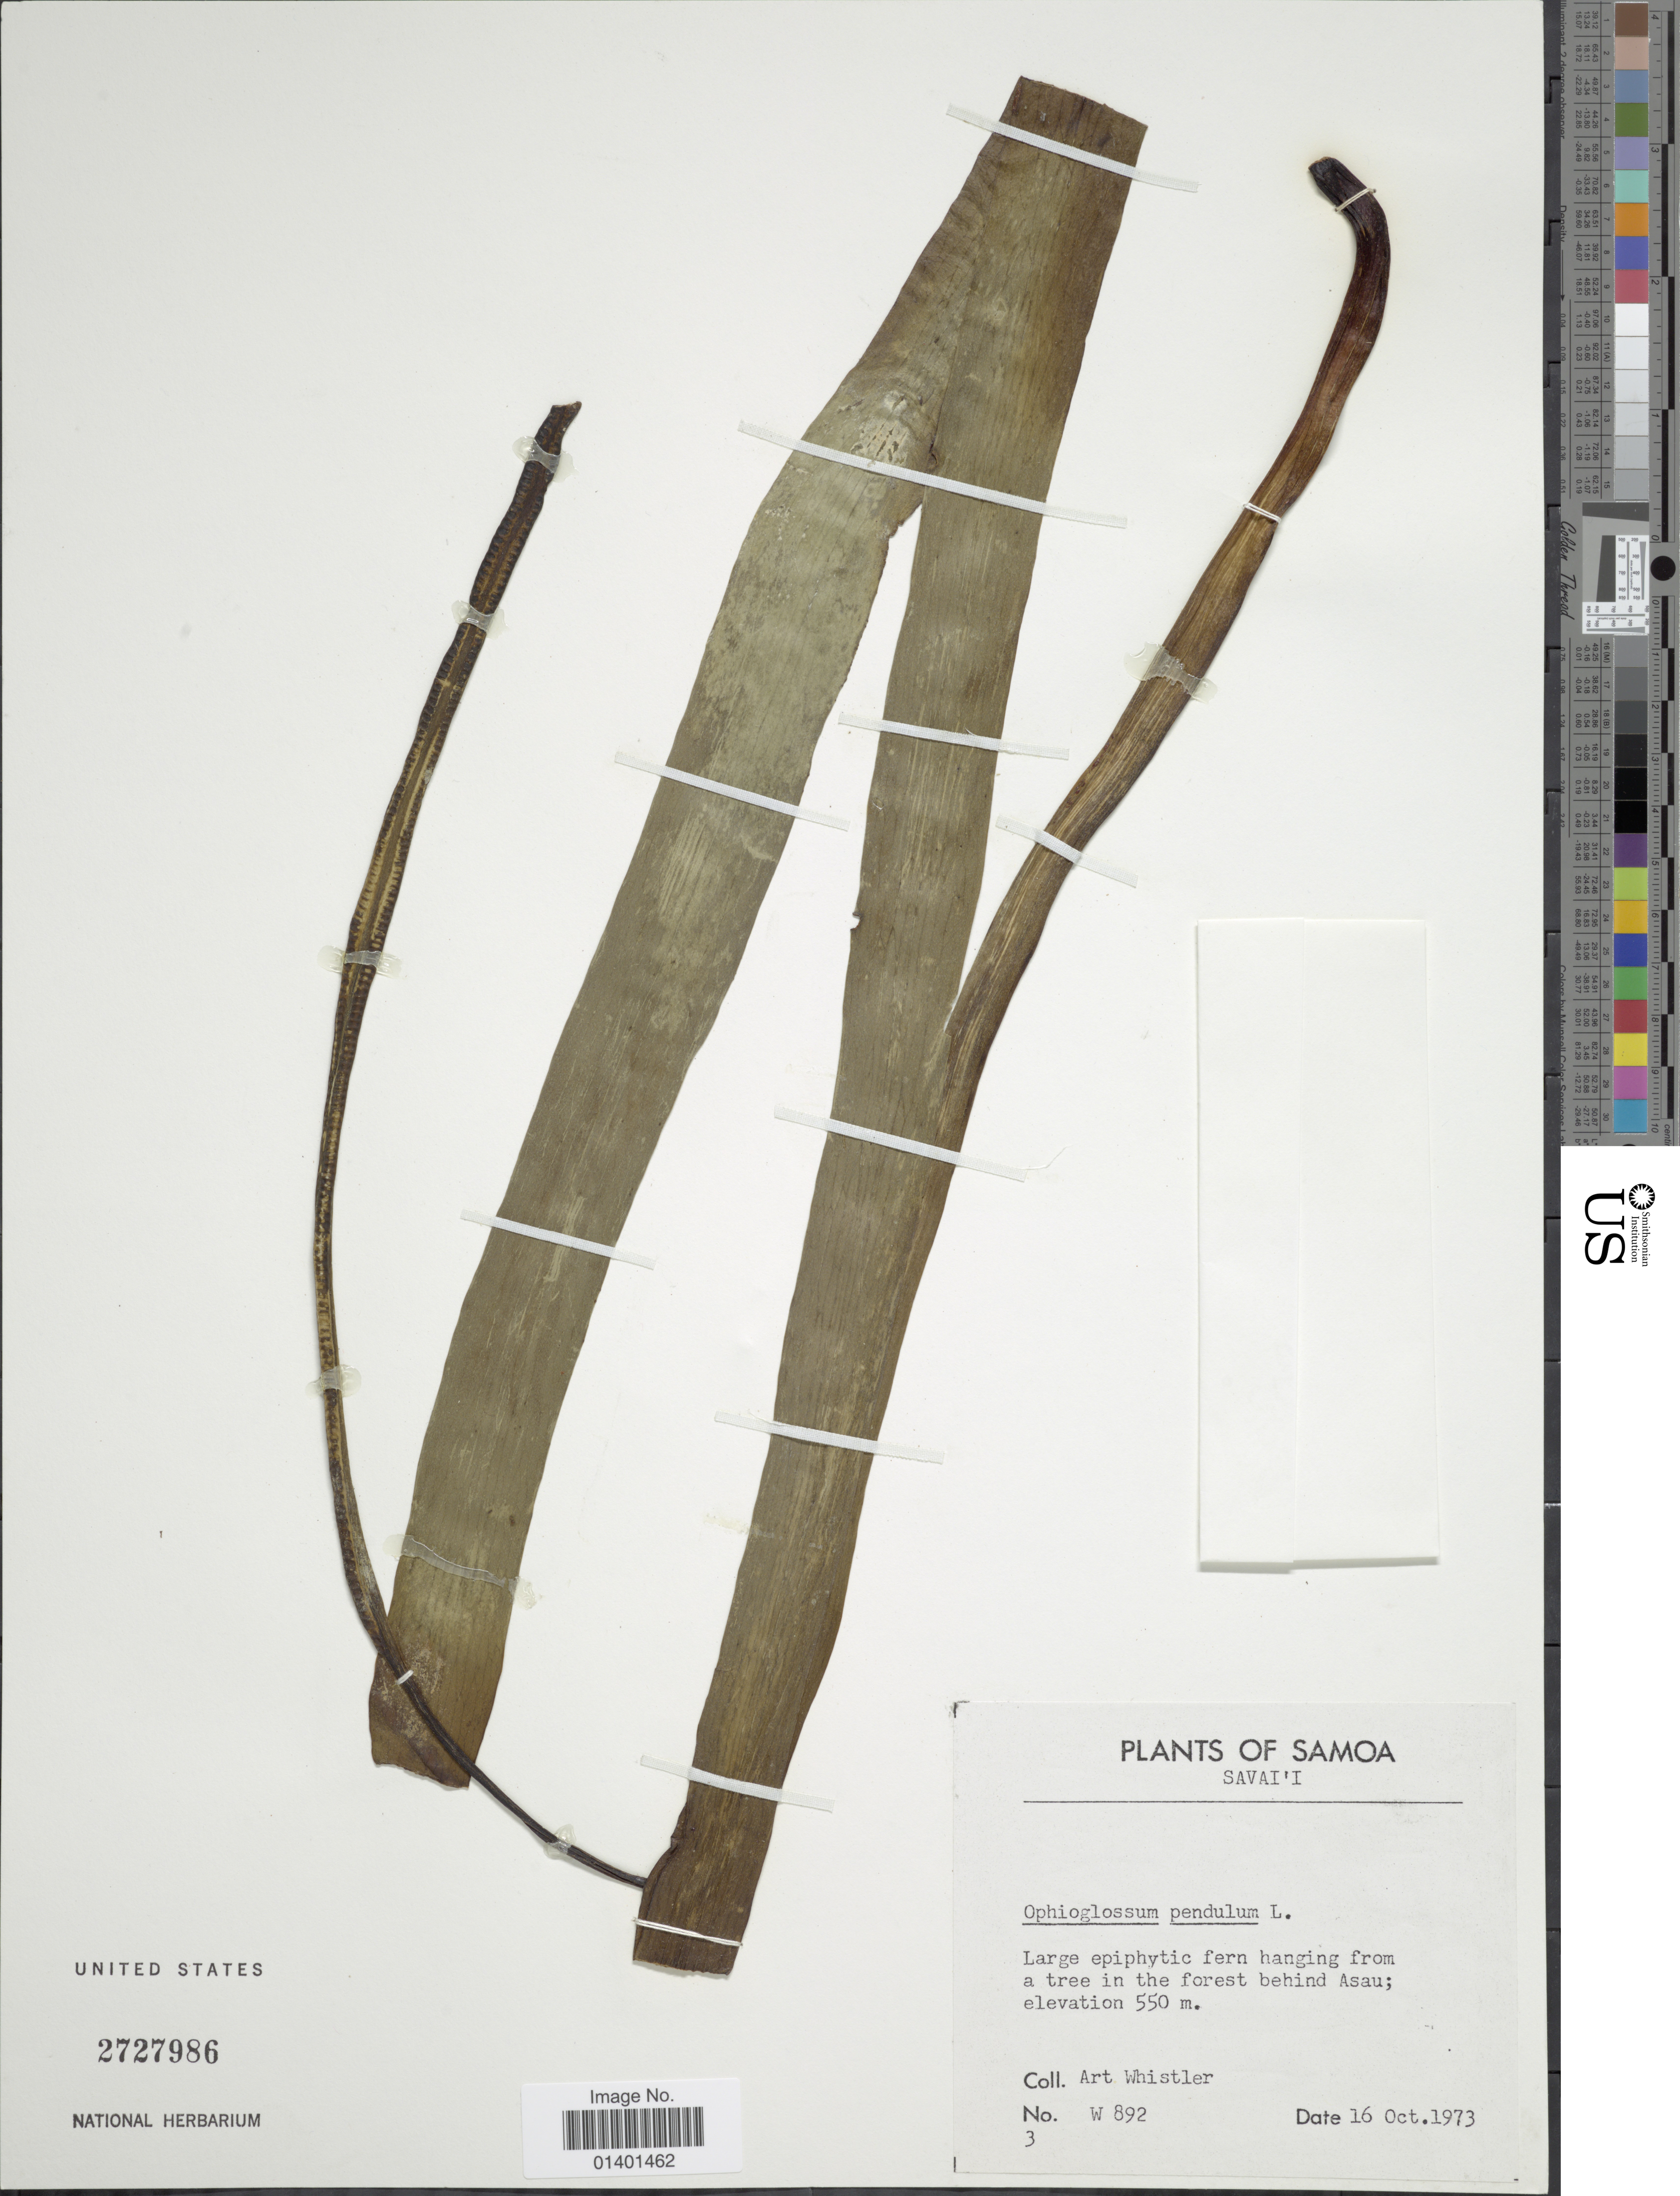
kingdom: Plantae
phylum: Tracheophyta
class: Polypodiopsida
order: Ophioglossales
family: Ophioglossaceae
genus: Ophioderma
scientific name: Ophioderma pendulum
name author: (L.) C. Presl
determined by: Wagner, W. L., (BOT), Smithsonian Institution - National Museum of Natural History (UNITED STATES)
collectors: A. Whistler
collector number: W 892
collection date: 1973-10-16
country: Samoa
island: Savai'i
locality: in the forest behind Asau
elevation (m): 550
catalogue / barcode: US 2727986